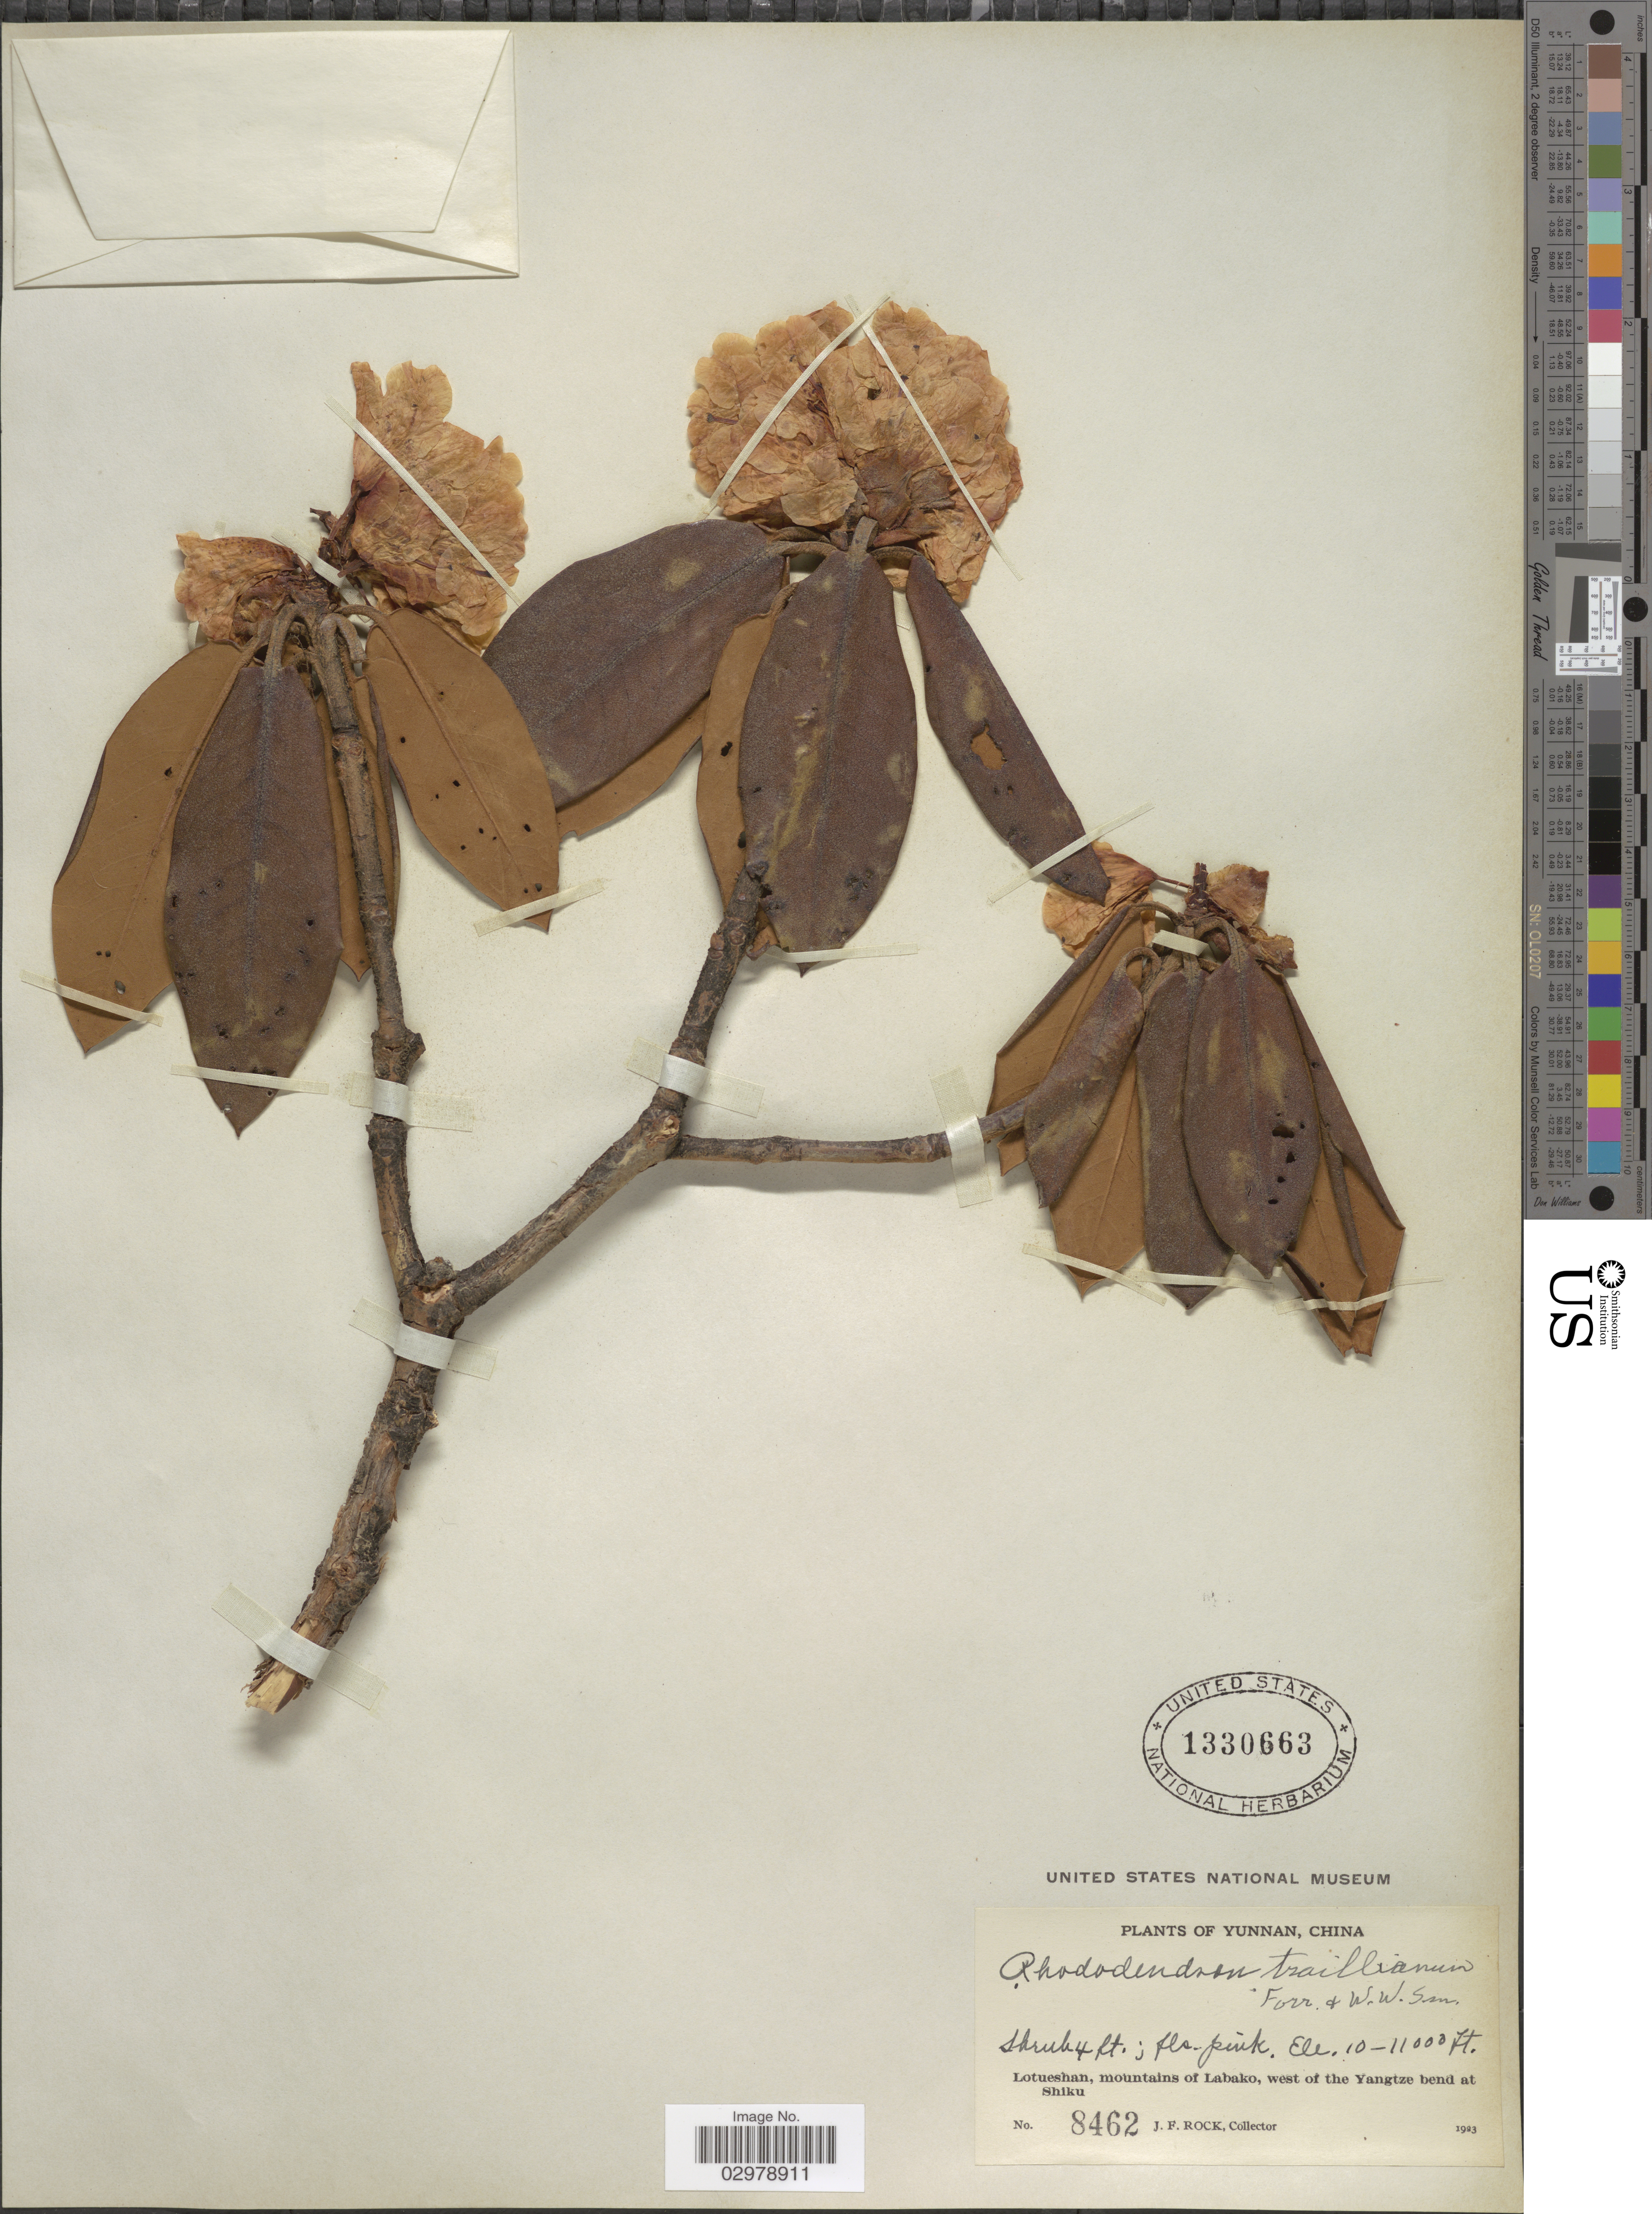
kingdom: Plantae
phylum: Tracheophyta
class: Magnoliopsida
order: Ericales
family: Ericaceae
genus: Rhododendron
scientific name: Rhododendron traillianum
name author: Forrest & W.W. Sm.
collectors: J. Rock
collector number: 8462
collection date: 1923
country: China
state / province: Yunnan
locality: Lotueshan, mountains of Labako, west of the Yangtze bend at Shiku.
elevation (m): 3048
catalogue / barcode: US 1330663